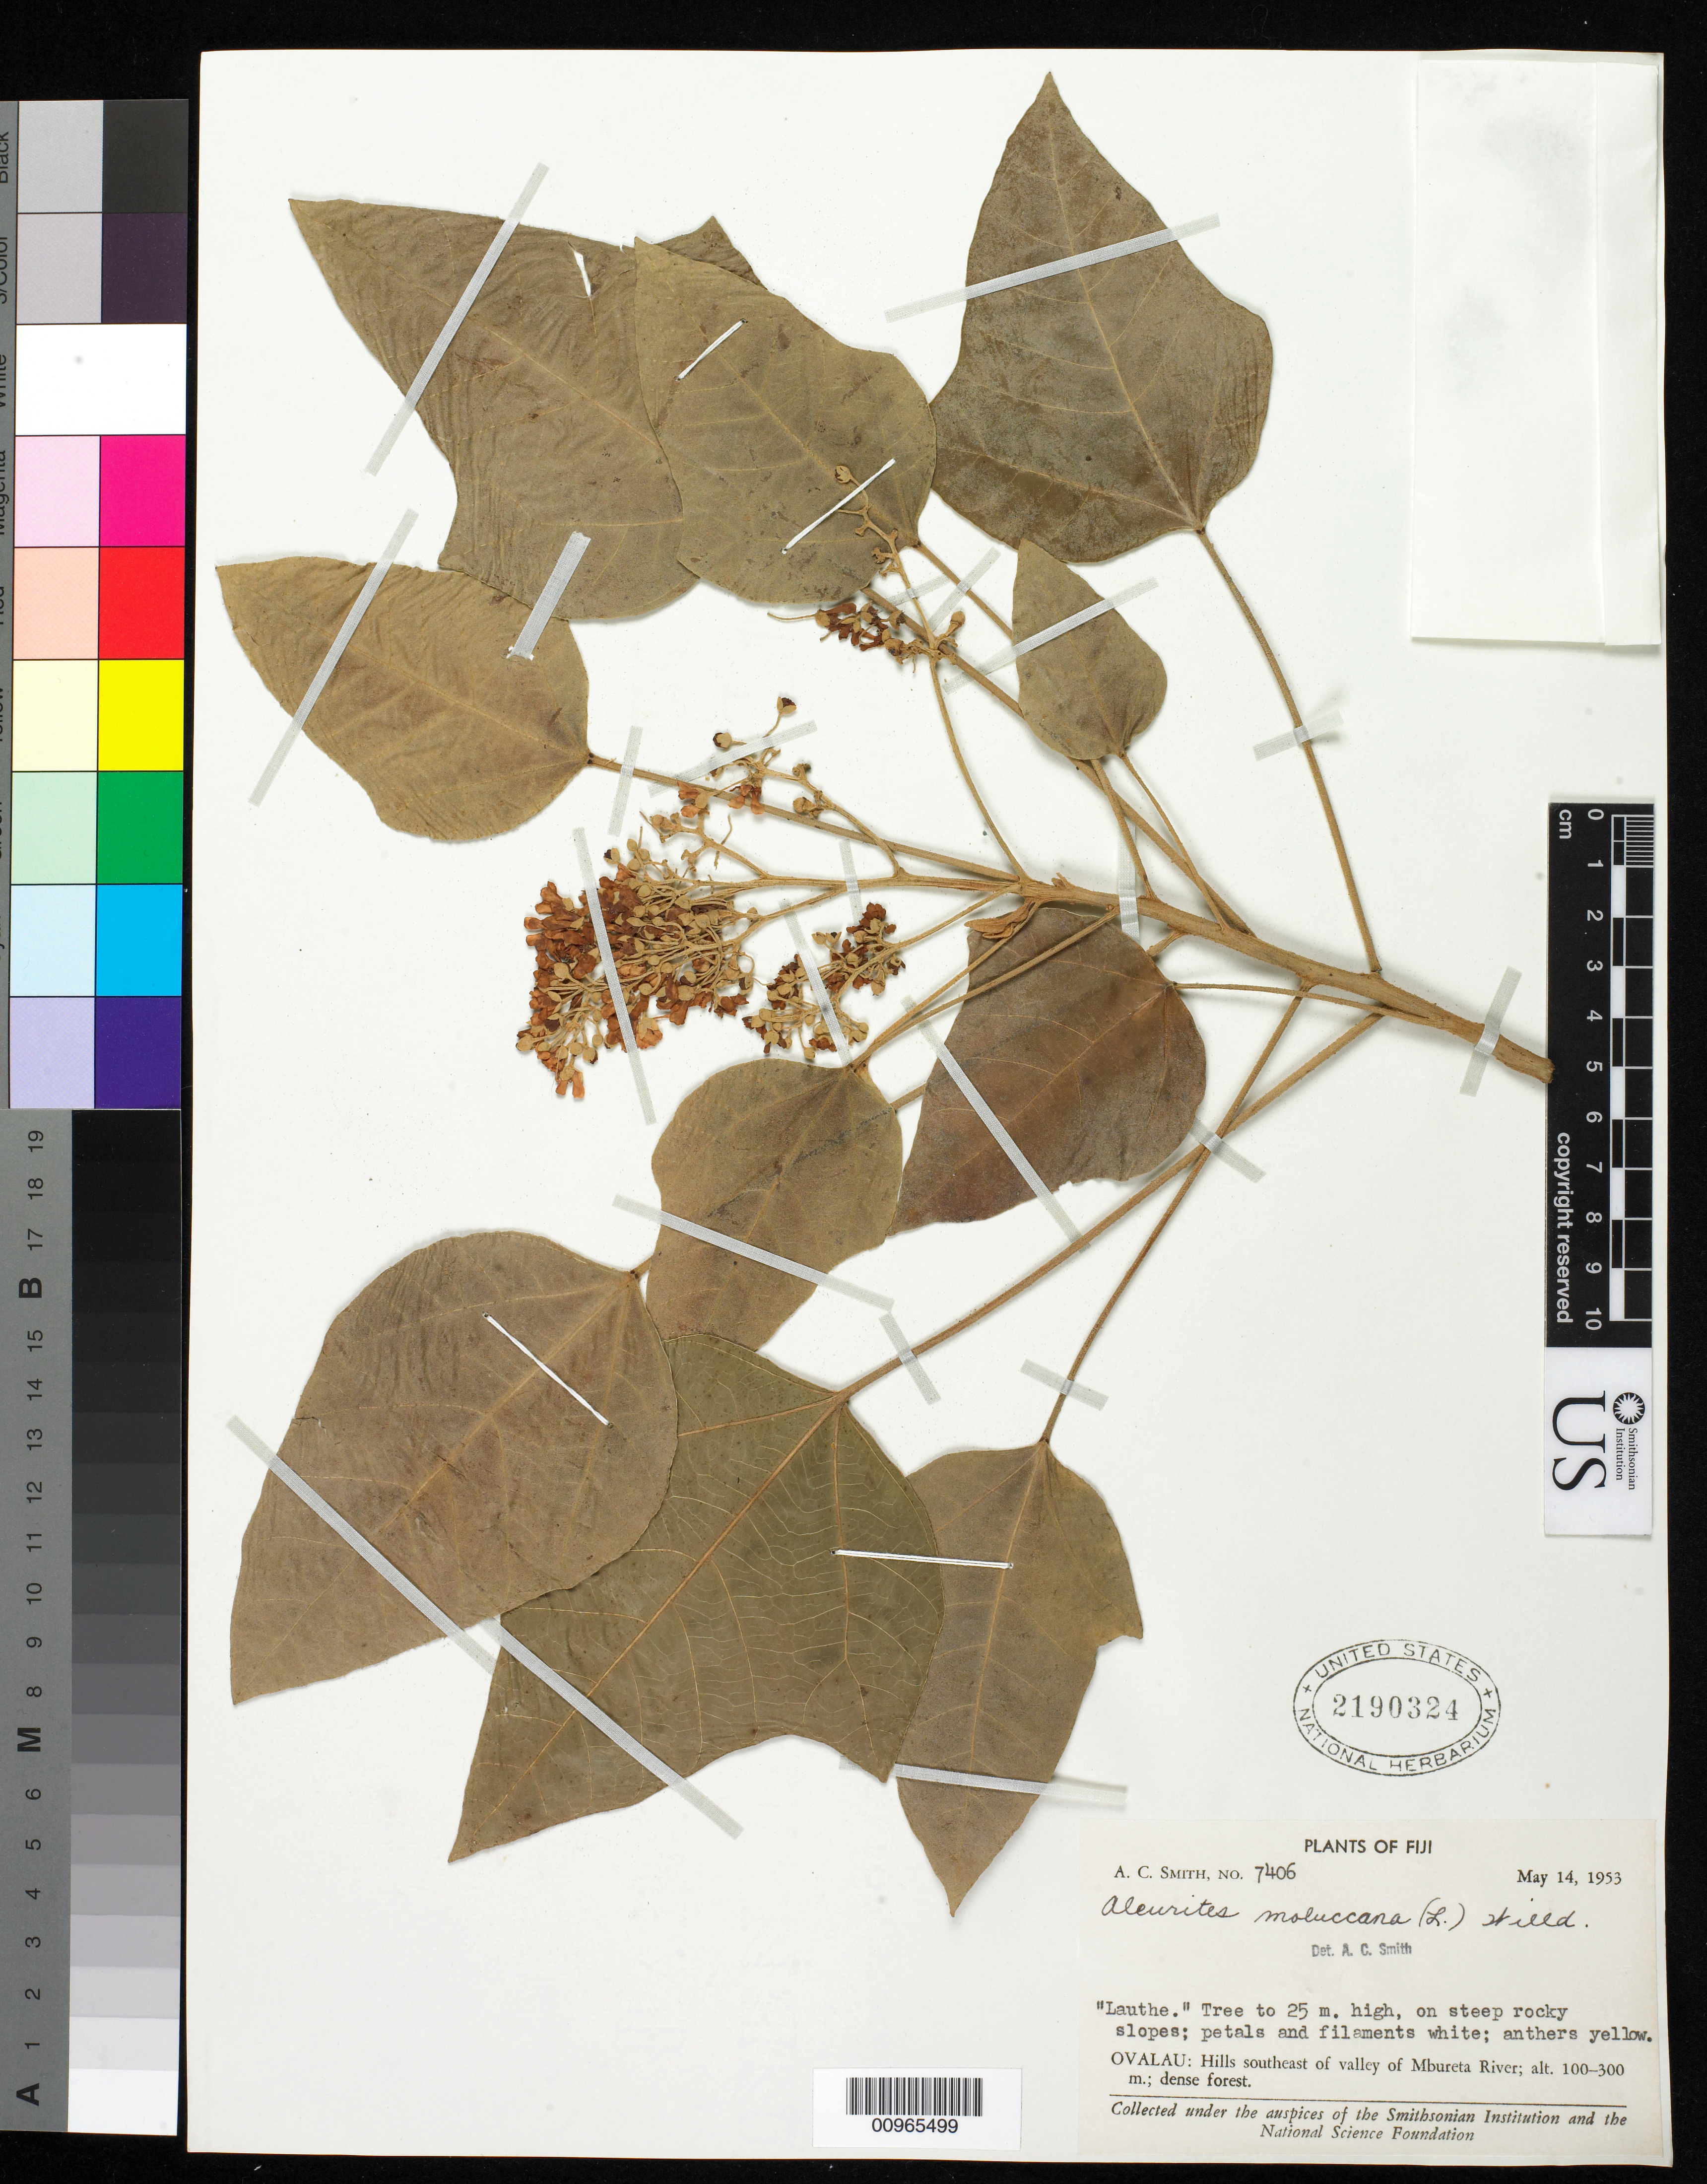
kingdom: Plantae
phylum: Tracheophyta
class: Magnoliopsida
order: Malpighiales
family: Euphorbiaceae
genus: Aleurites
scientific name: Aleurites moluccanus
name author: (L.) Willd.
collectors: A. C. Smith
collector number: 7406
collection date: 1953-05-14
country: Fiji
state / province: Eastern Division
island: Ovalau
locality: Hills SE of valley of Mbureta River. Ovalau, Fiji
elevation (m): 100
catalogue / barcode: US 2190324